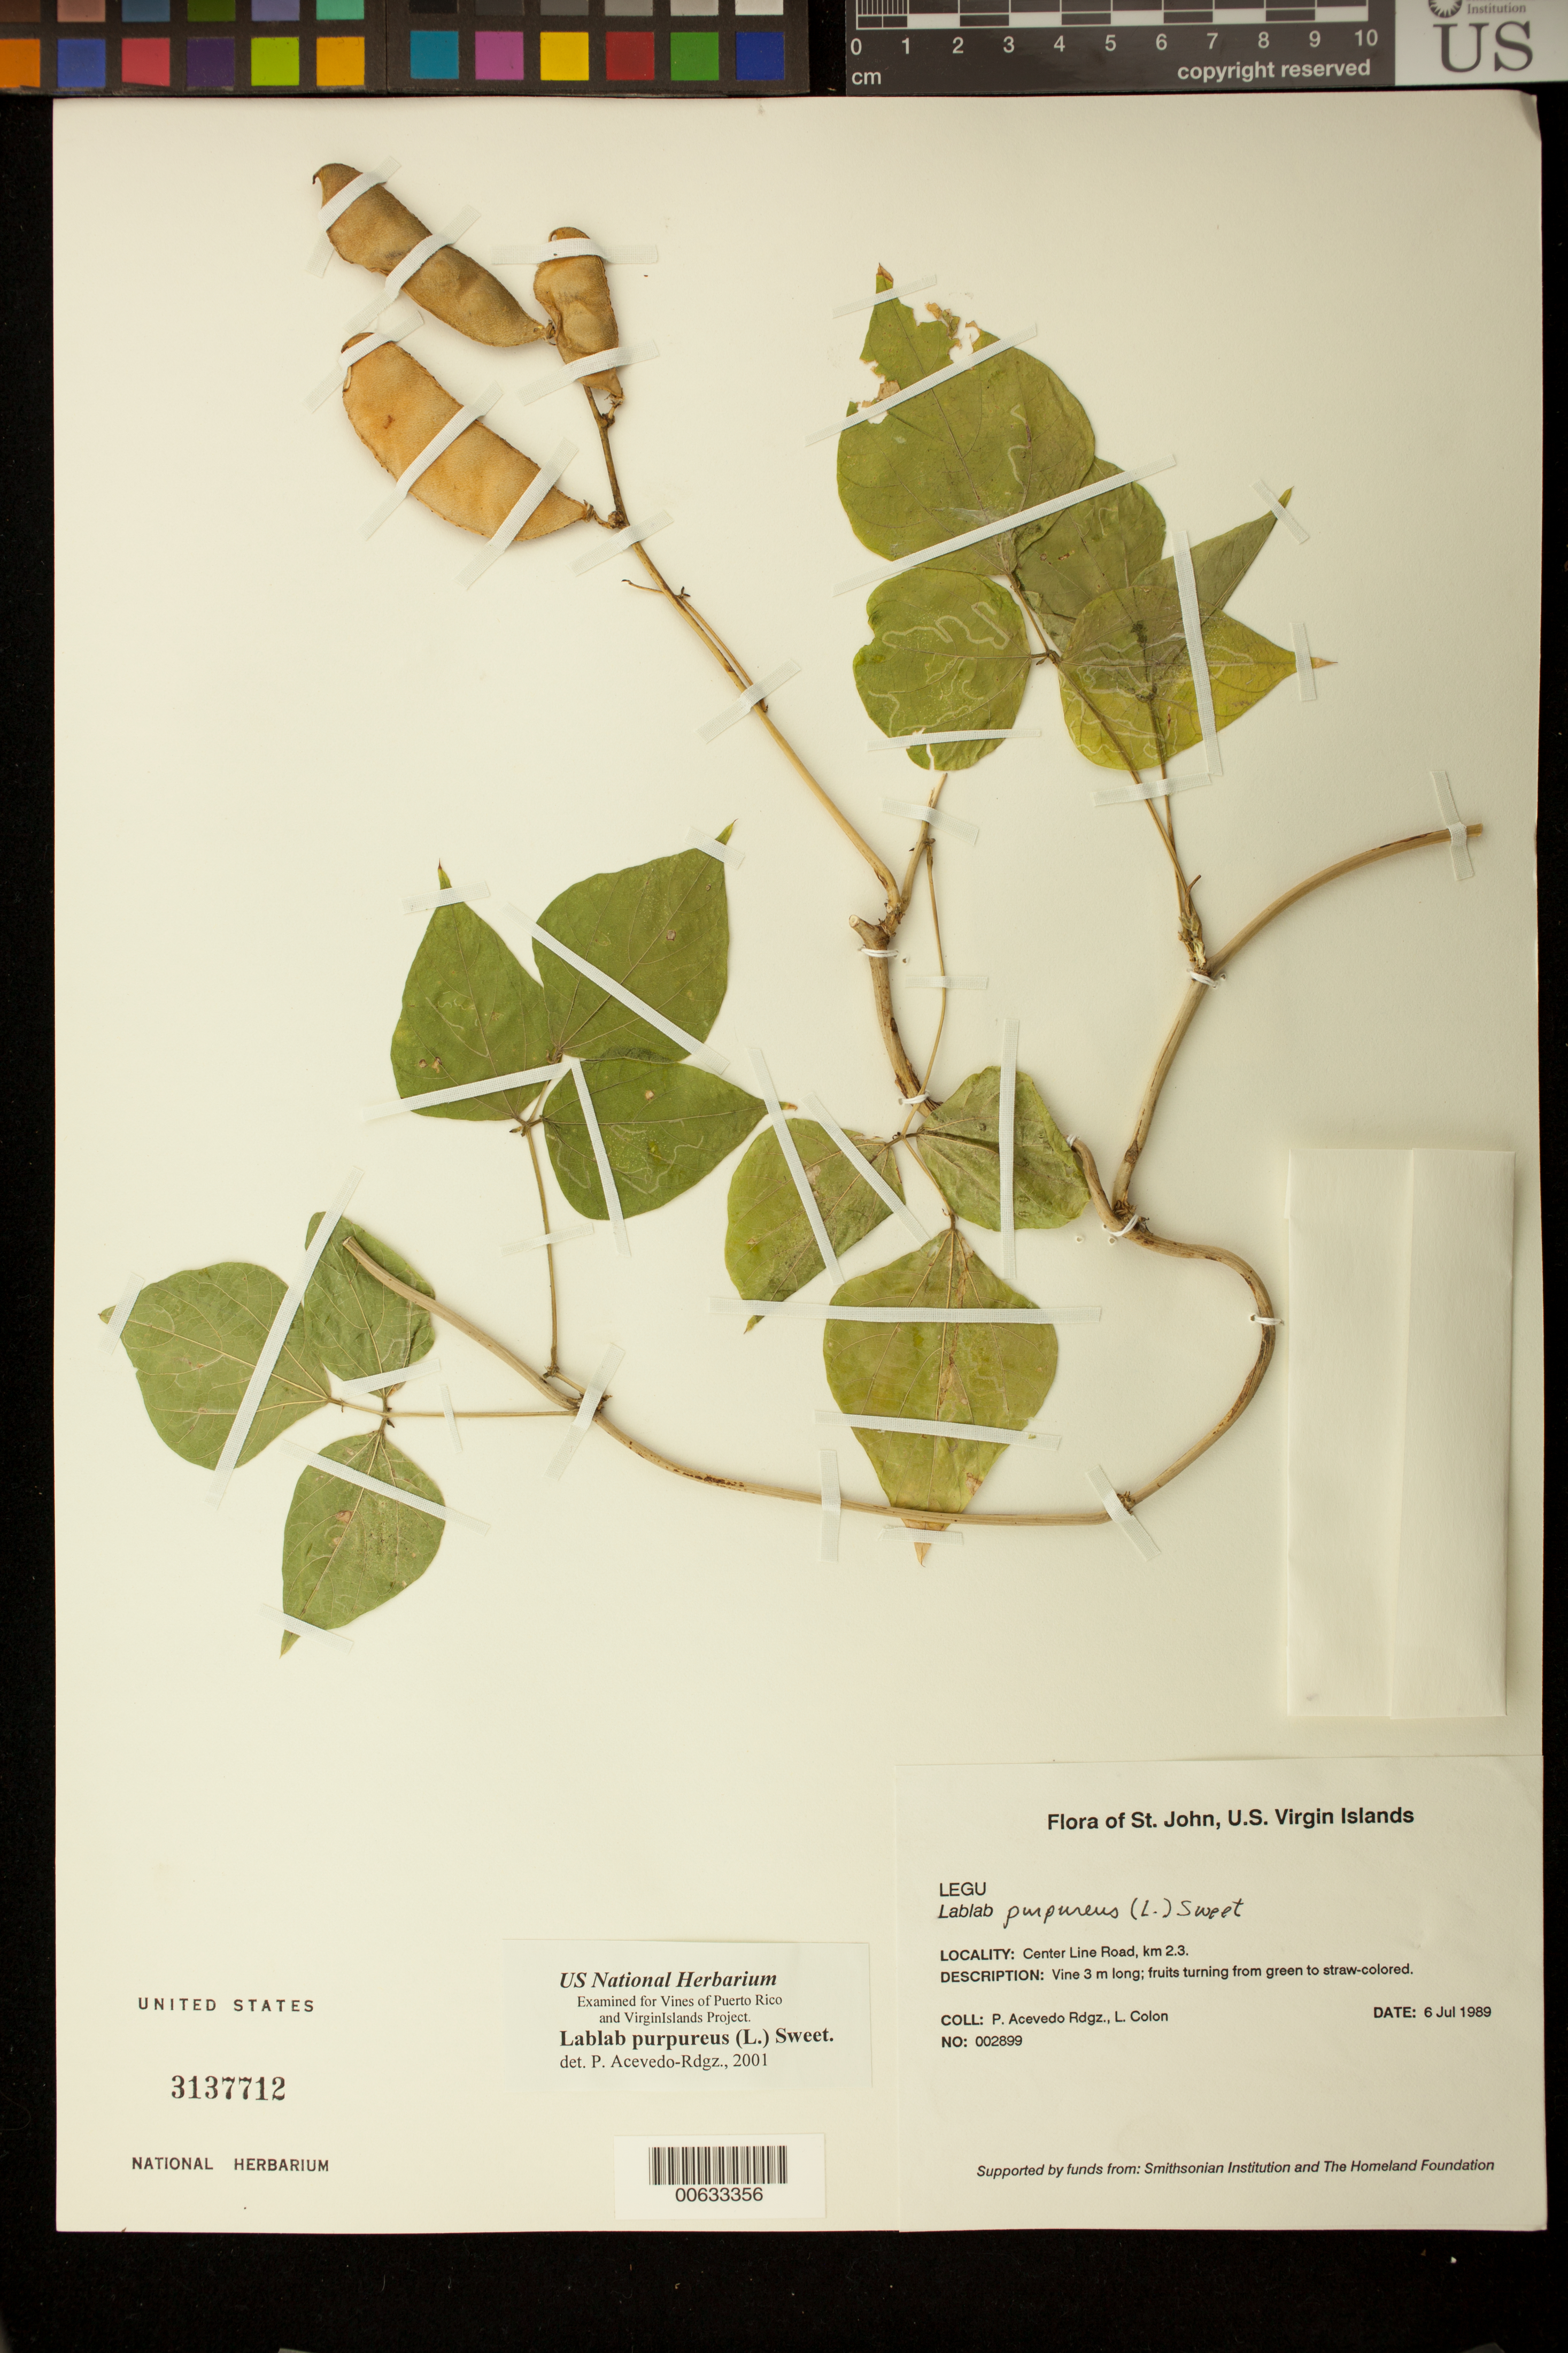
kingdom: Plantae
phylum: Tracheophyta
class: Magnoliopsida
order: Fabales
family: Fabaceae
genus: Lablab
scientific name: Lablab purpureus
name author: (L.) Sweet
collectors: P. Acevedo-Rodr. & L. Colon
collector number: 2899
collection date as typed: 06 Jul 1989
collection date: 1989-07-06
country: U.S. Virgin Islands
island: St. John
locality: Center Line Road, km 2.3.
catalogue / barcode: US 3137712